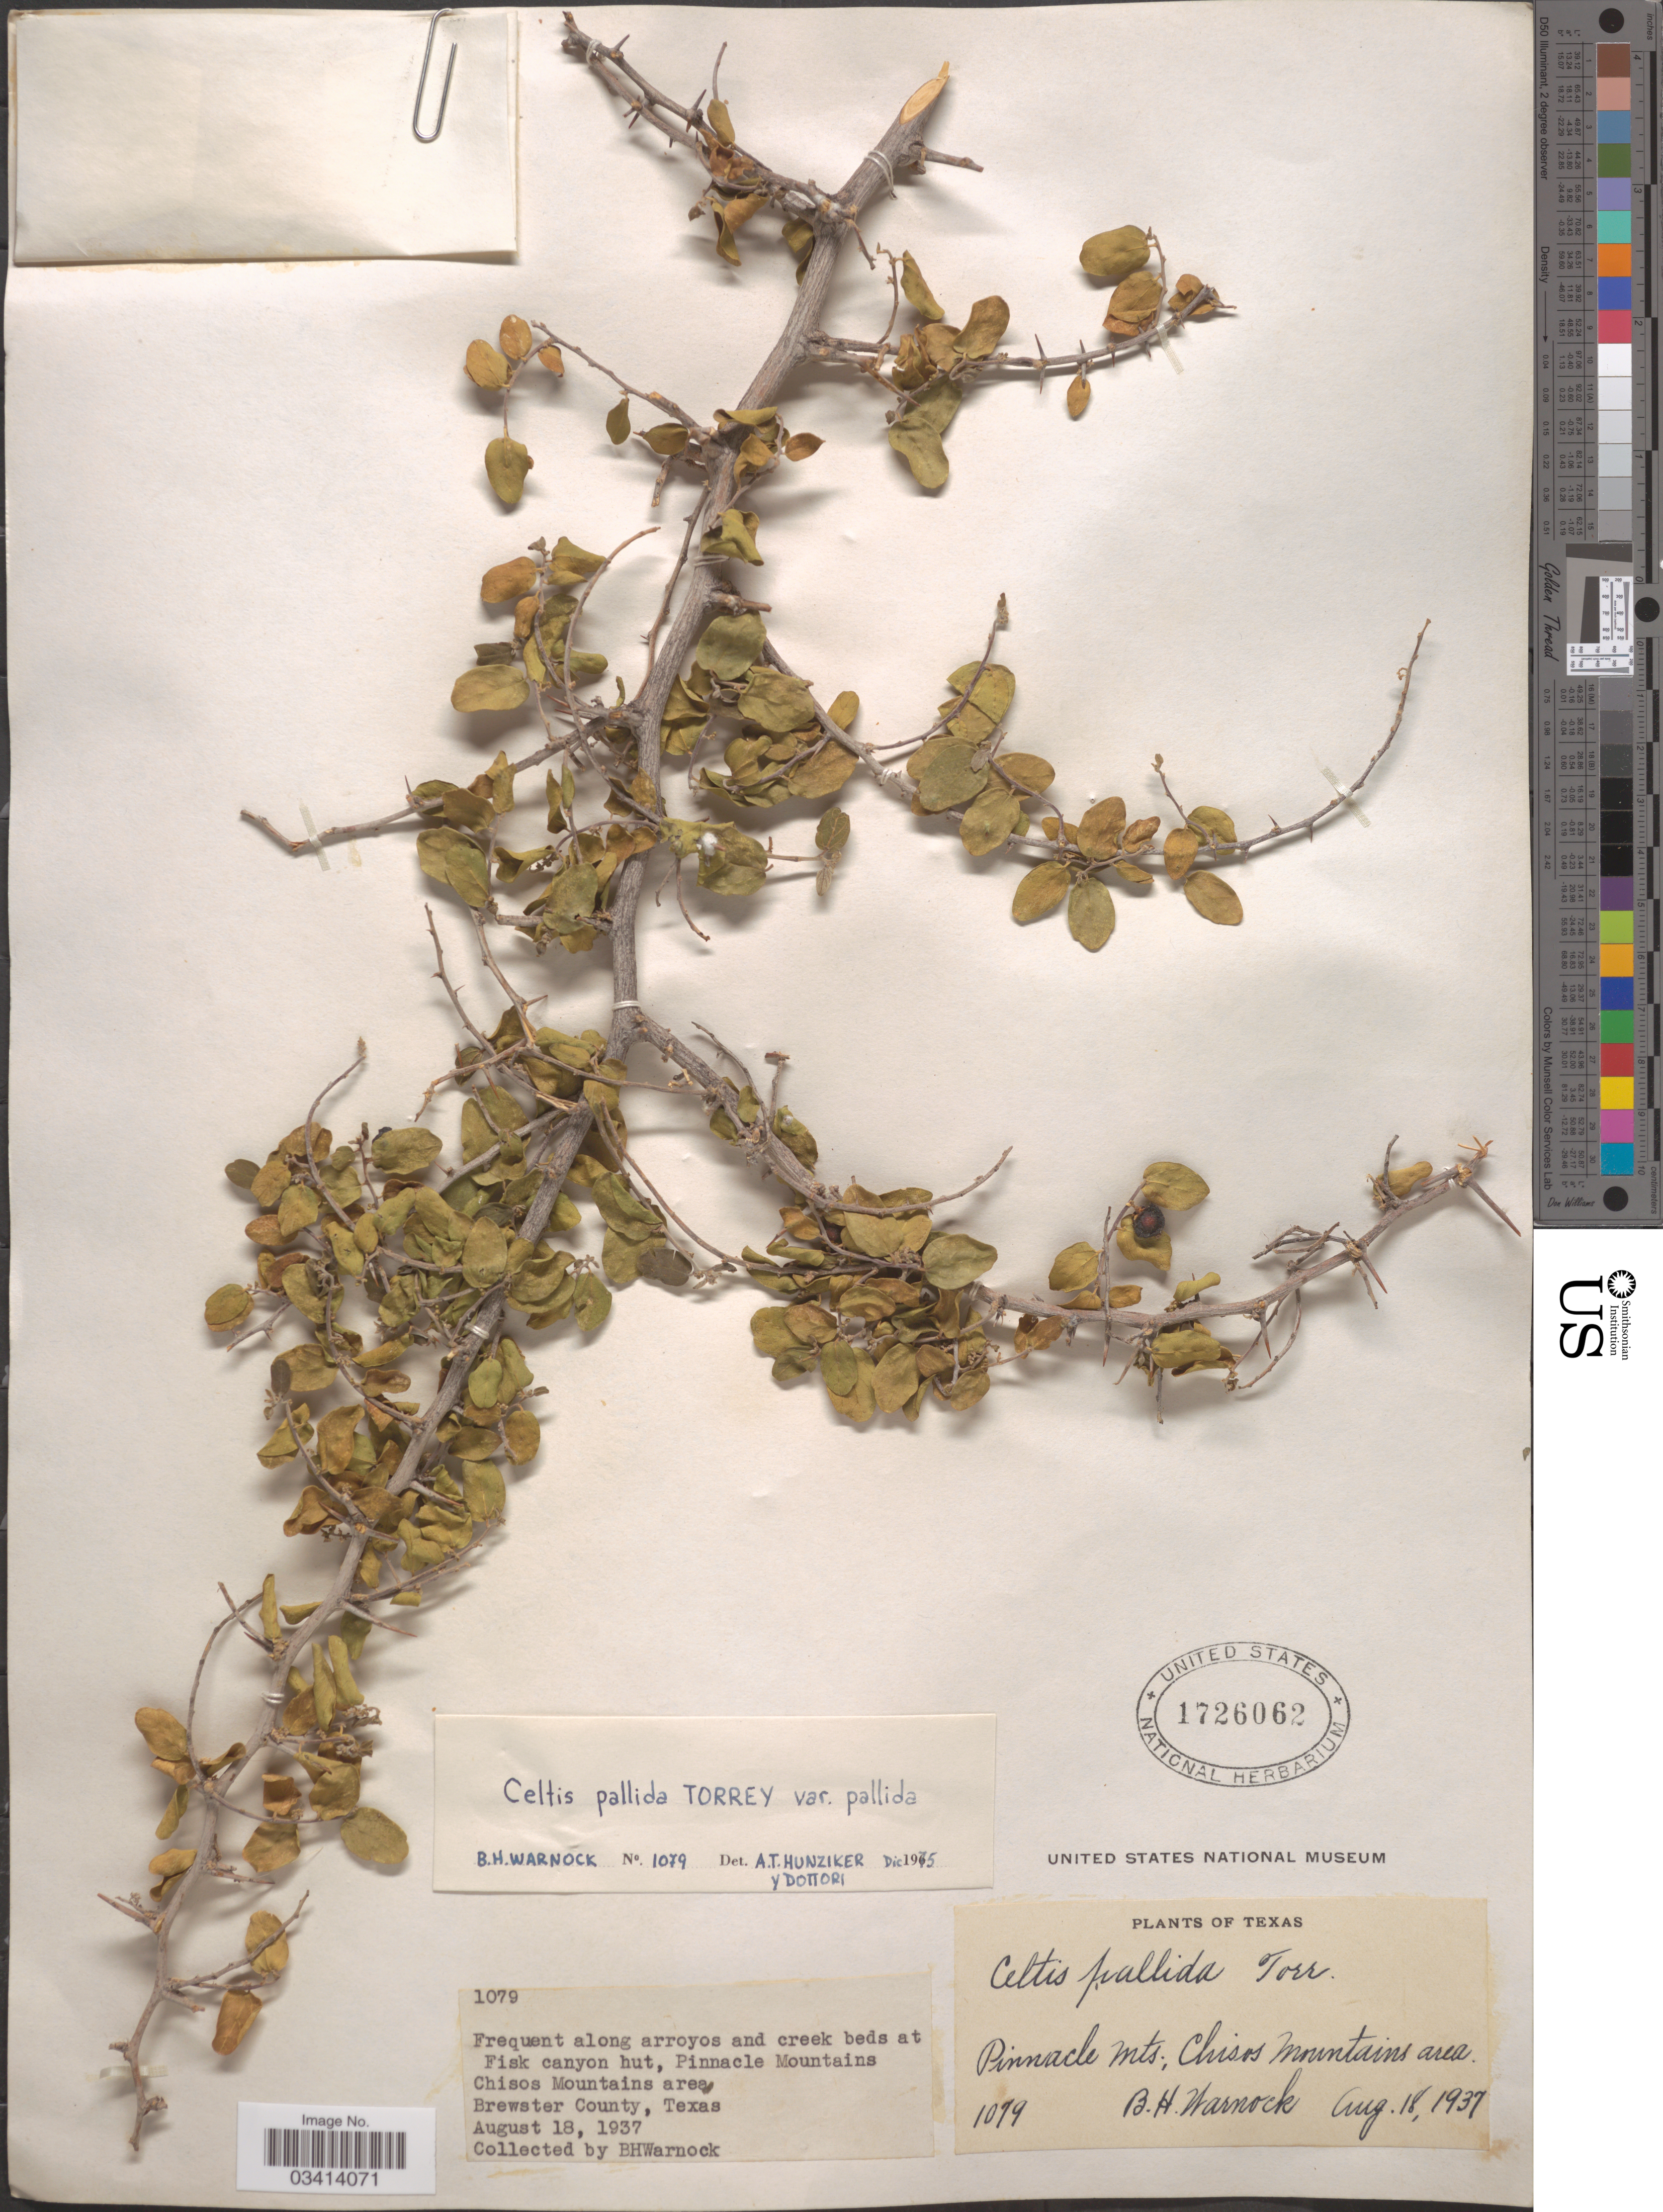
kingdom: Plantae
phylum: Tracheophyta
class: Magnoliopsida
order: Rosales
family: Cannabaceae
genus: Celtis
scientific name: Celtis pallida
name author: Torr. in Emory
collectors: B. H. Warnock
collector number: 1079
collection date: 1937-08-18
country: United States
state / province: Texas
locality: Pinnacle Mountains; Chisos Mountains area. Brewster County.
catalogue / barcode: US 1726062